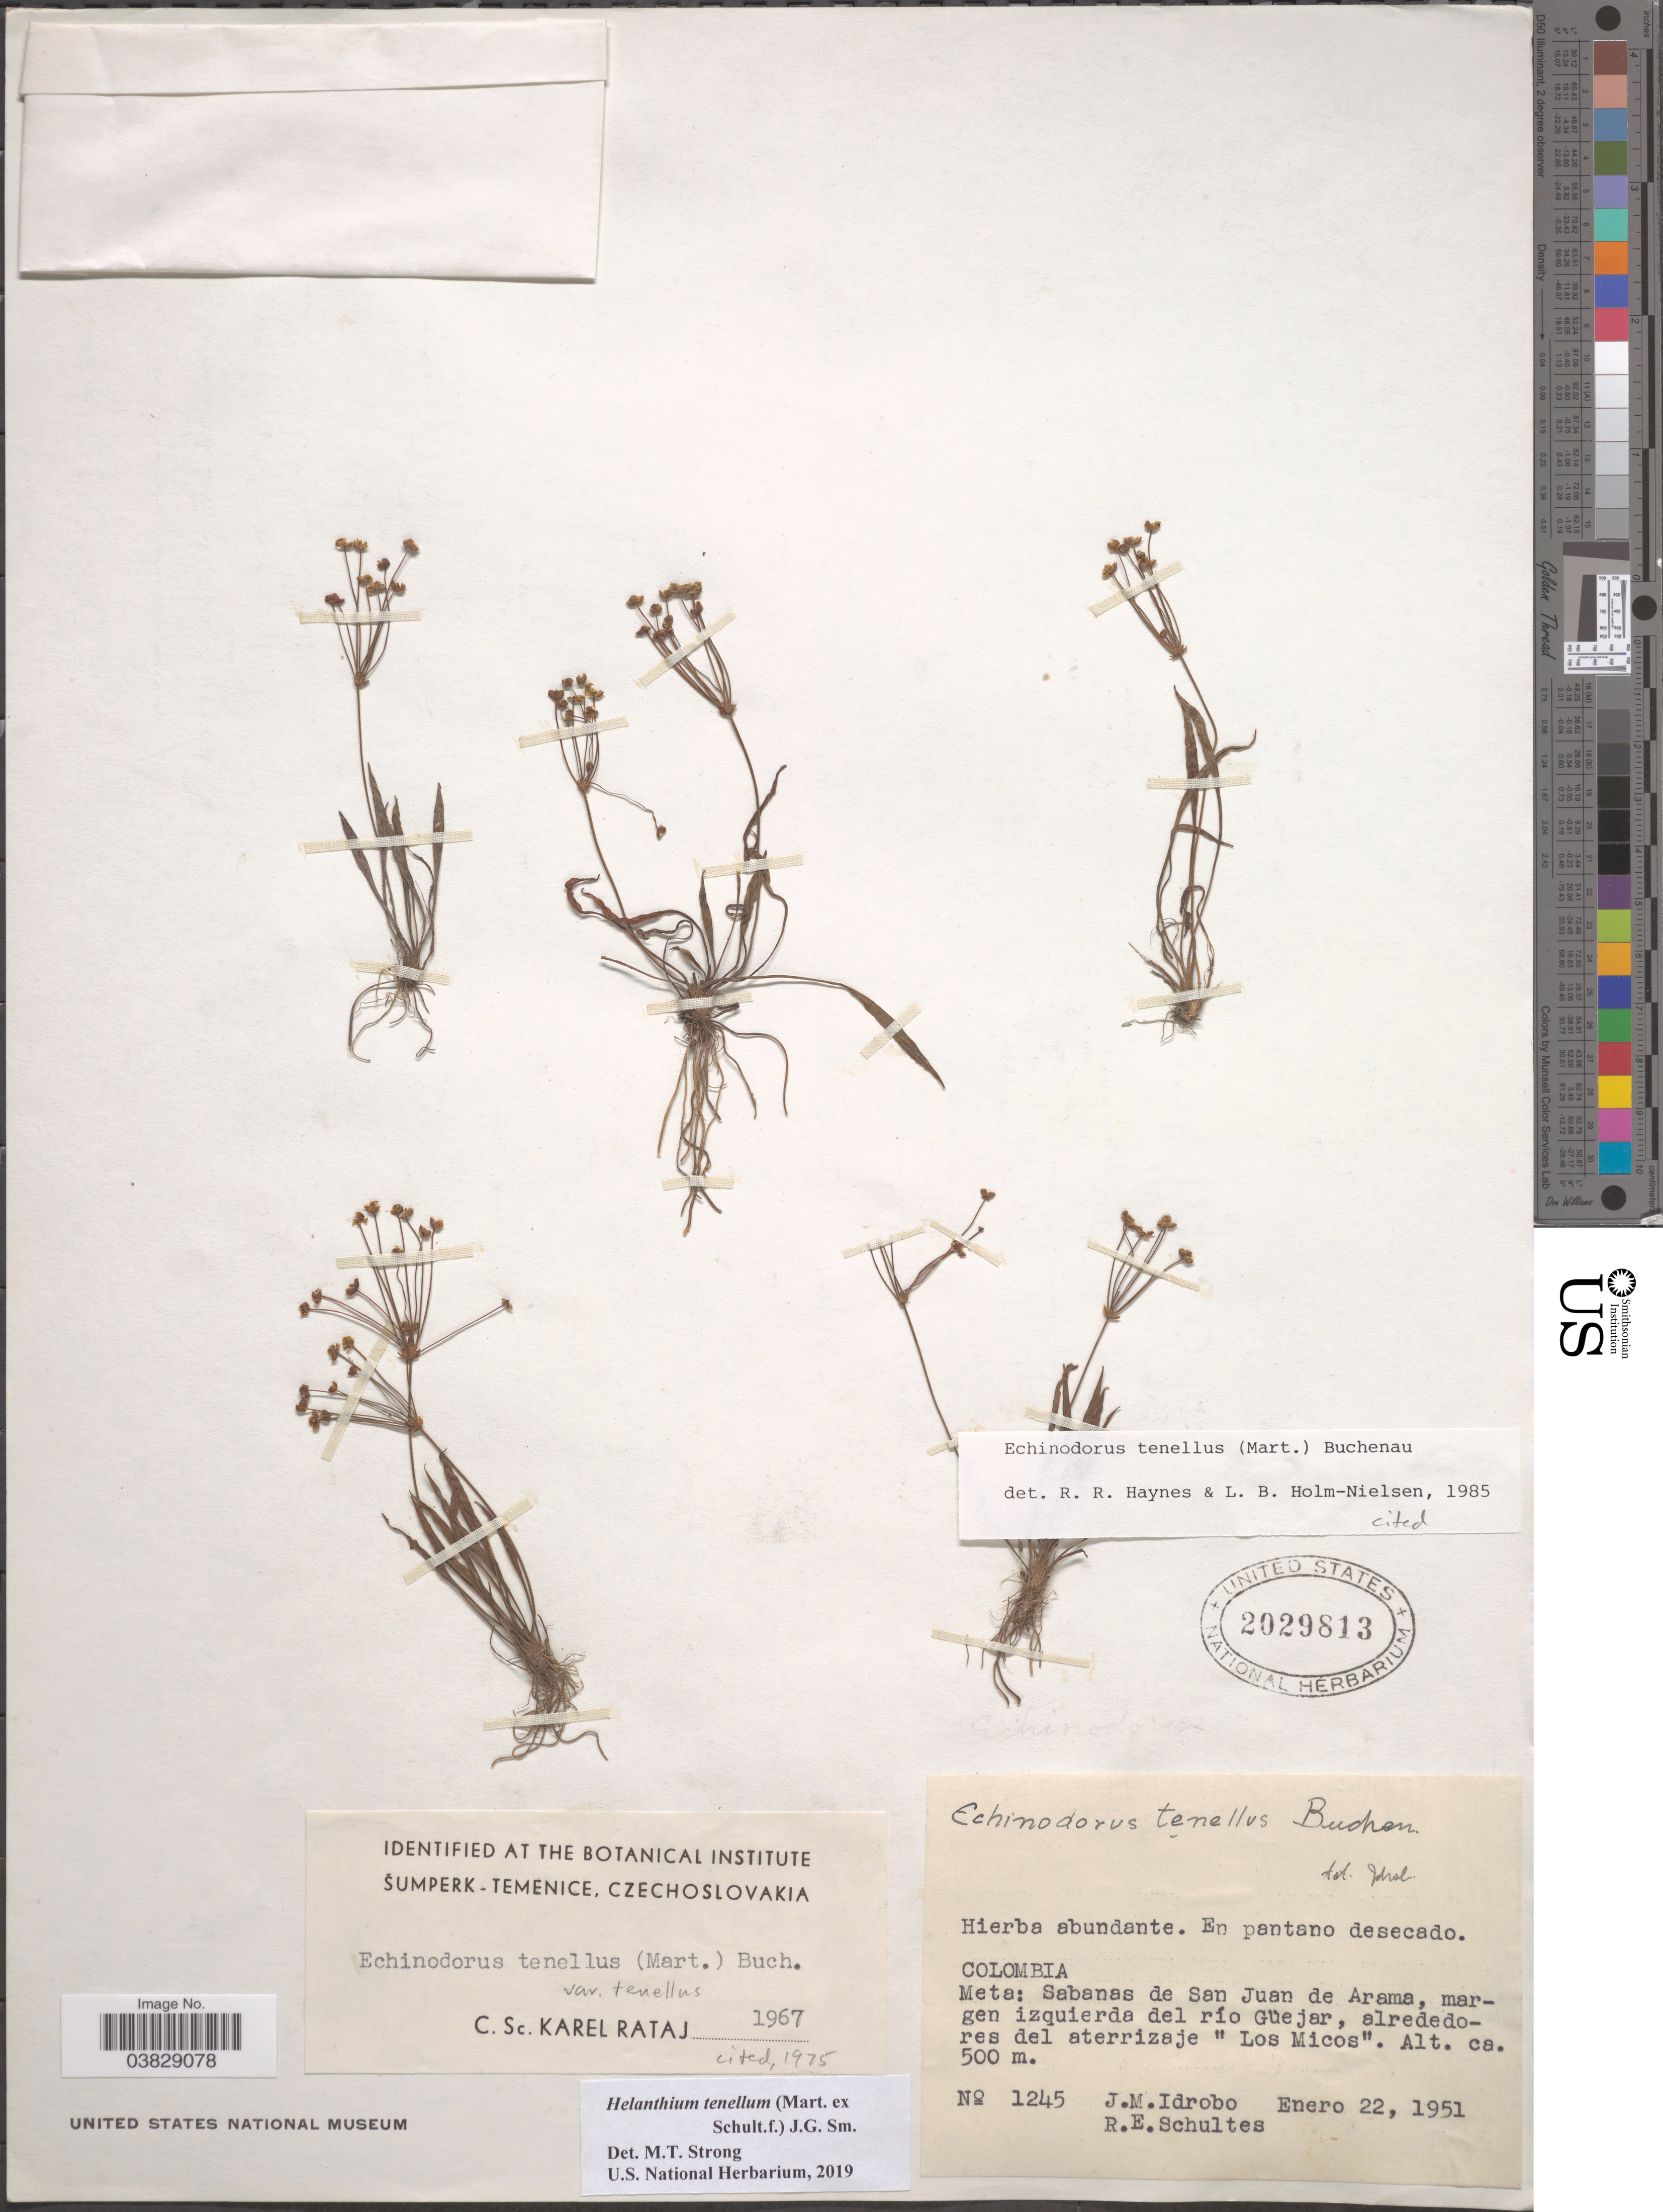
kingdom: Plantae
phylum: Tracheophyta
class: Liliopsida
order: Alismatales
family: Alismataceae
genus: Helanthium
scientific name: Helanthium tenellum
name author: (Mart. ex Schult. f.) J.G. Sm.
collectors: J. M. Idrobo & R. E. Schultes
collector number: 1245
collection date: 1951-01-22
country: Colombia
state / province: Meta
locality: Sabanas de San Juan de Arama, margen izquierda del río Güejar, alrededores del aterrizaje "Los Micos".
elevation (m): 500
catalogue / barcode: US 2029813